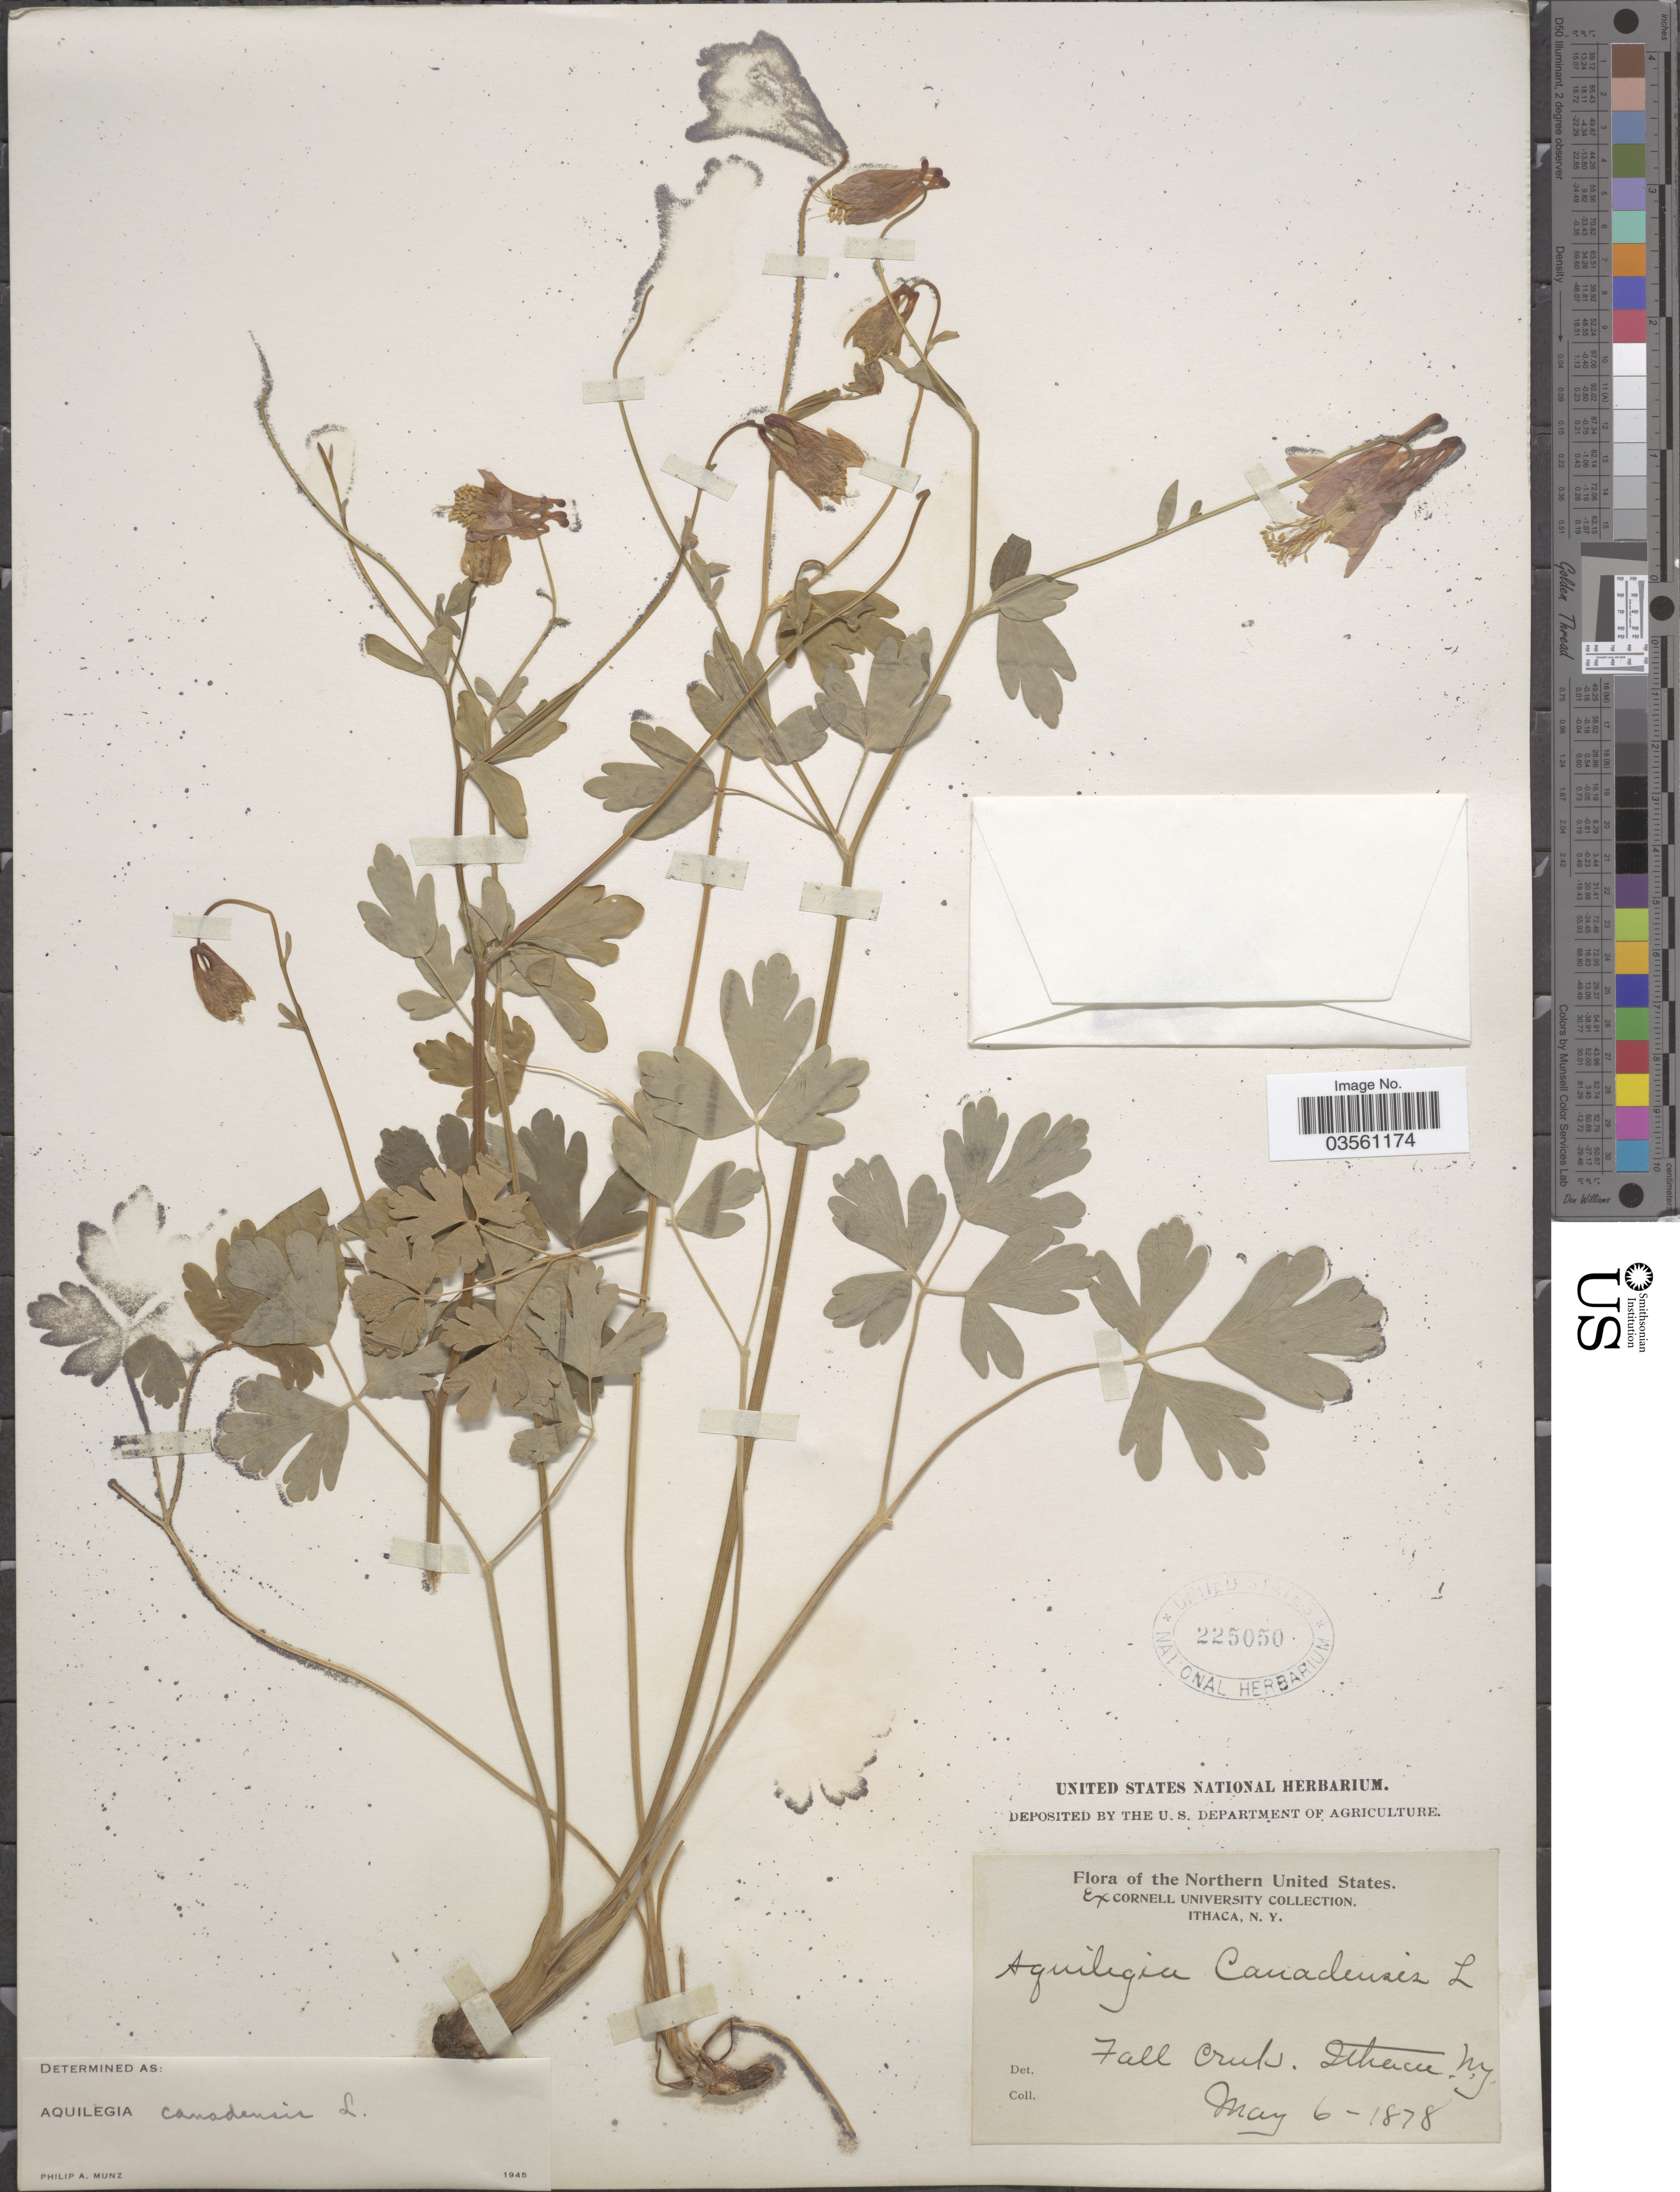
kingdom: Plantae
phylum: Tracheophyta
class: Magnoliopsida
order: Ranunculales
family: Ranunculaceae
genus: Aquilegia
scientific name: Aquilegia canadensis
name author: L.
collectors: Cornell University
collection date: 1878-05-06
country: United States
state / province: New York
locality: Northern United States. Fall Creek. Ithaca.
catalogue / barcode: US 225050